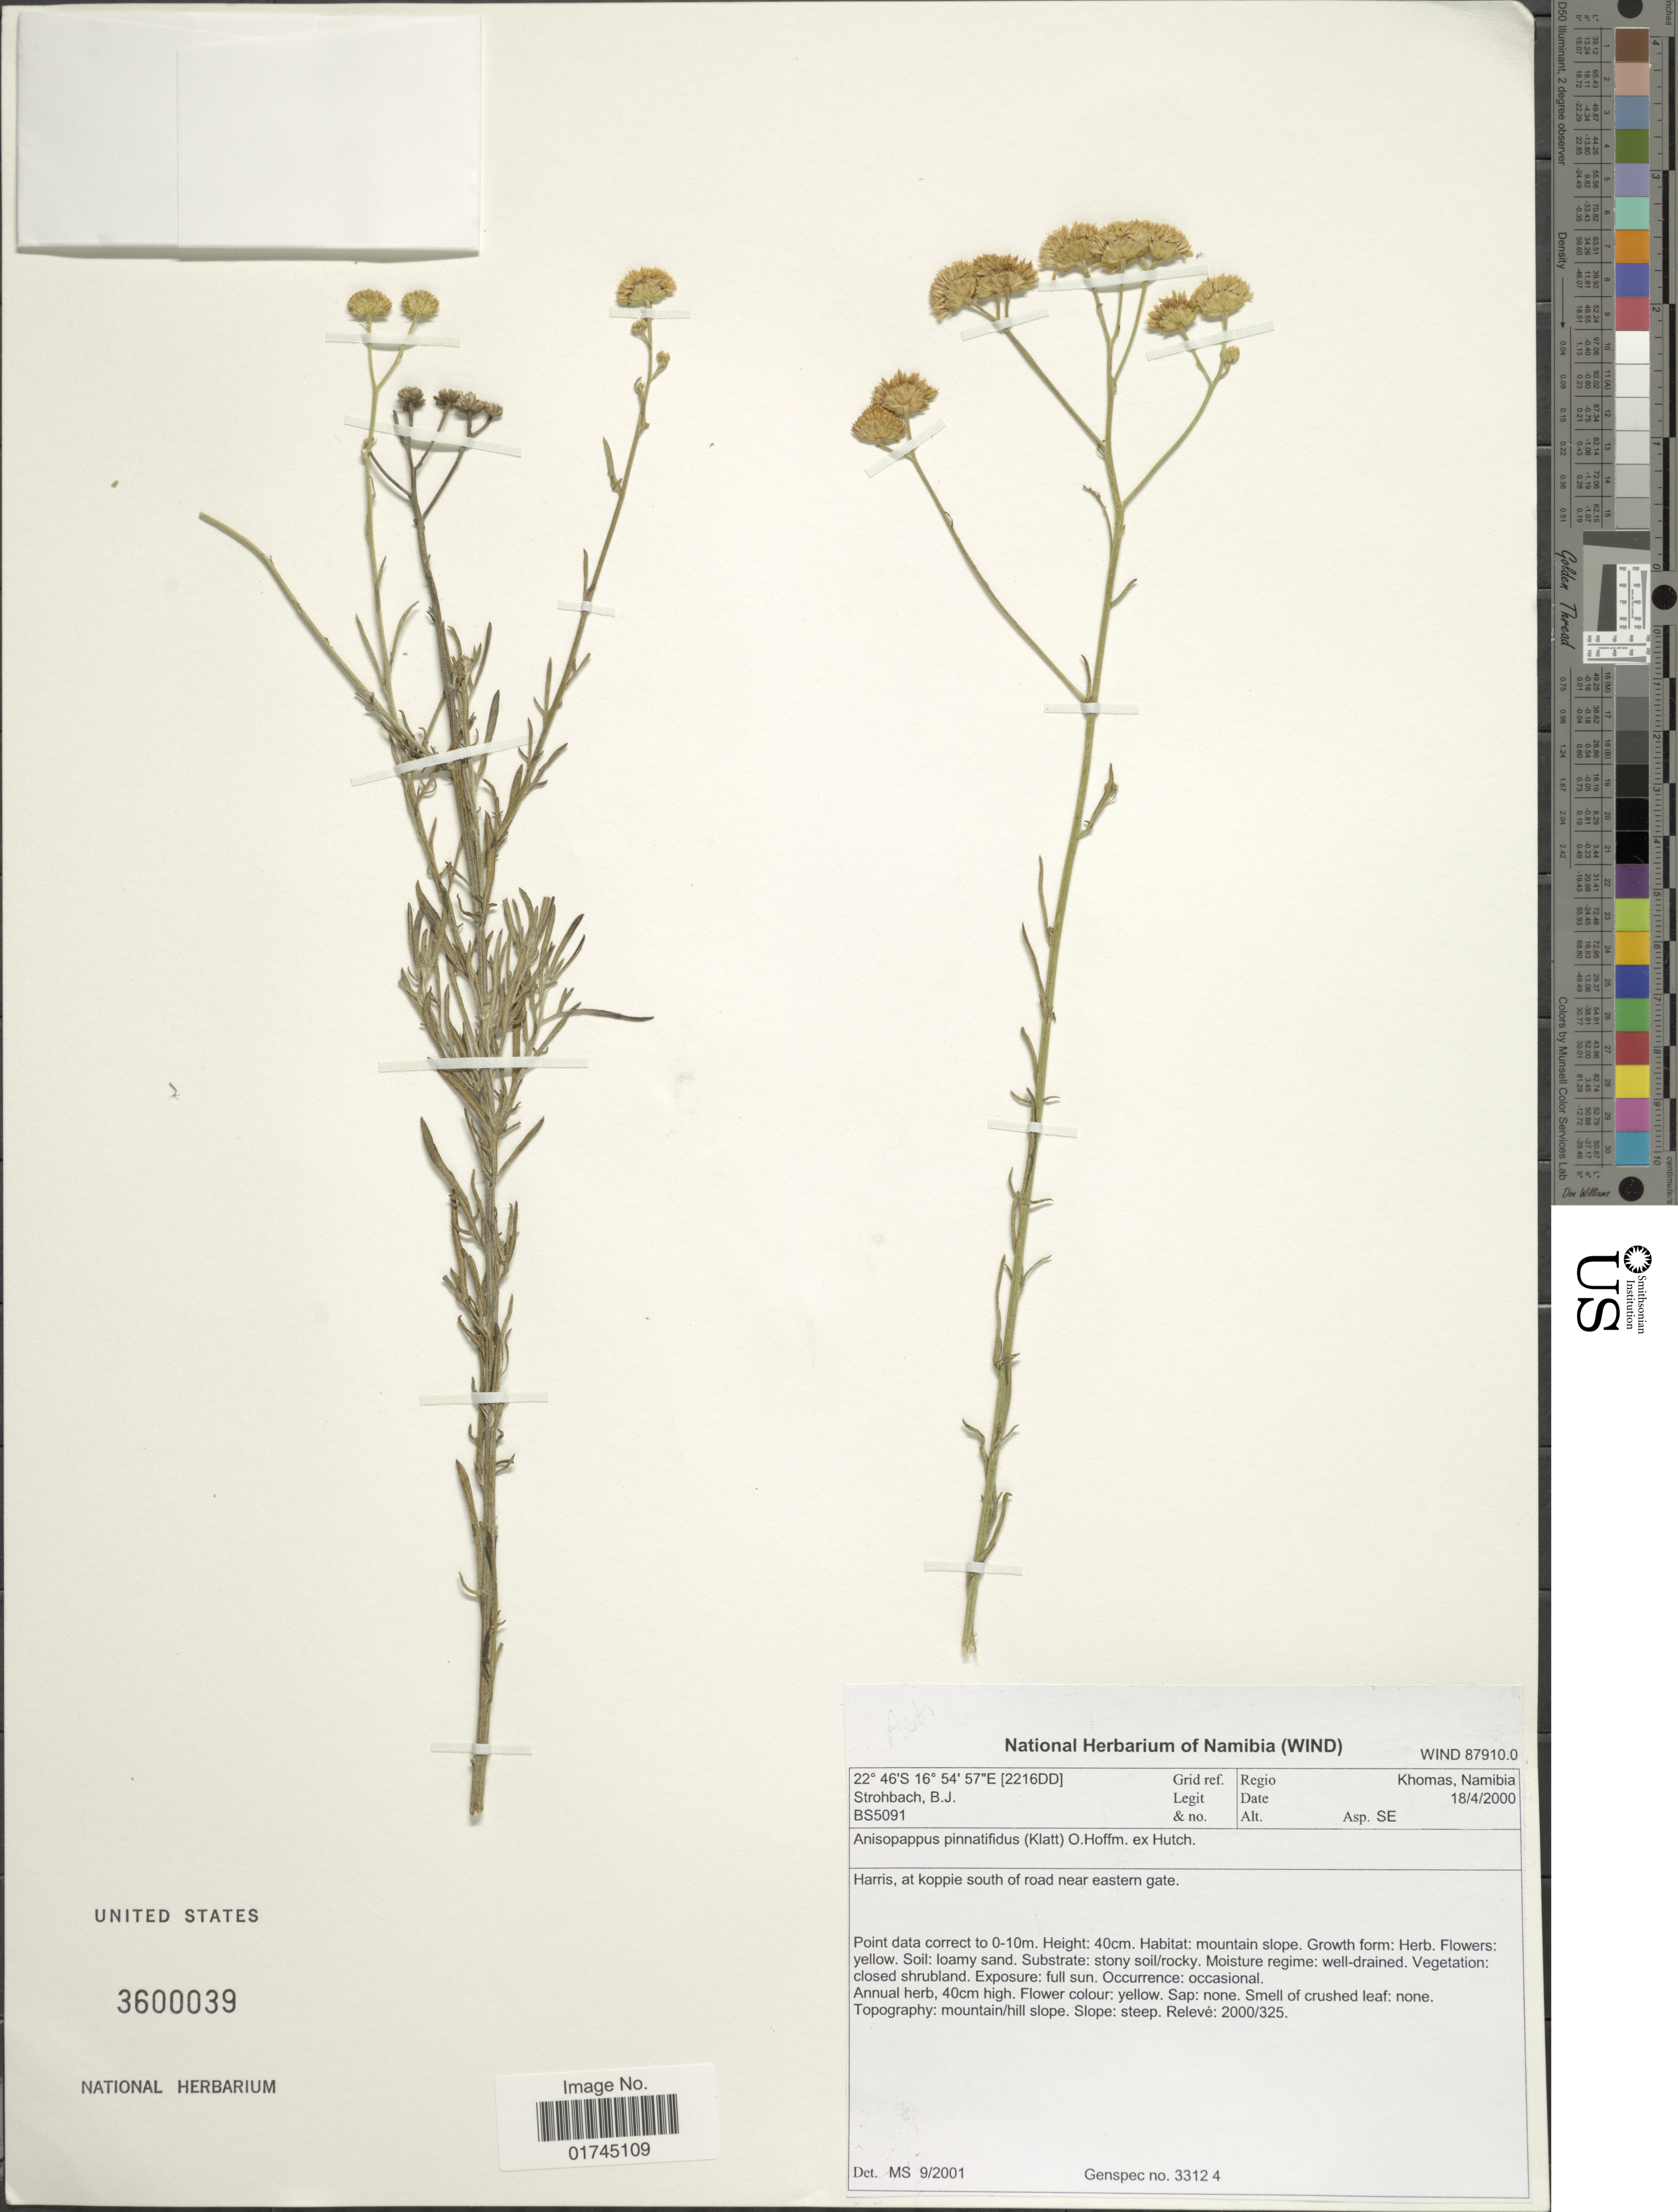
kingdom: Plantae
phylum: Tracheophyta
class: Magnoliopsida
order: Asterales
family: Asteraceae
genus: Anisopappus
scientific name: Anisopappus pinnatifidus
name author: (Klatt) O. Hoffm. ex Hutch.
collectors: B. Strohbach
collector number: BS5091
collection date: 2000-04-18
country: Namibia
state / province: Khomas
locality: Harris, at koppie south of road near eastern gate, mountain/hill slope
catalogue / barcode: US 3600039